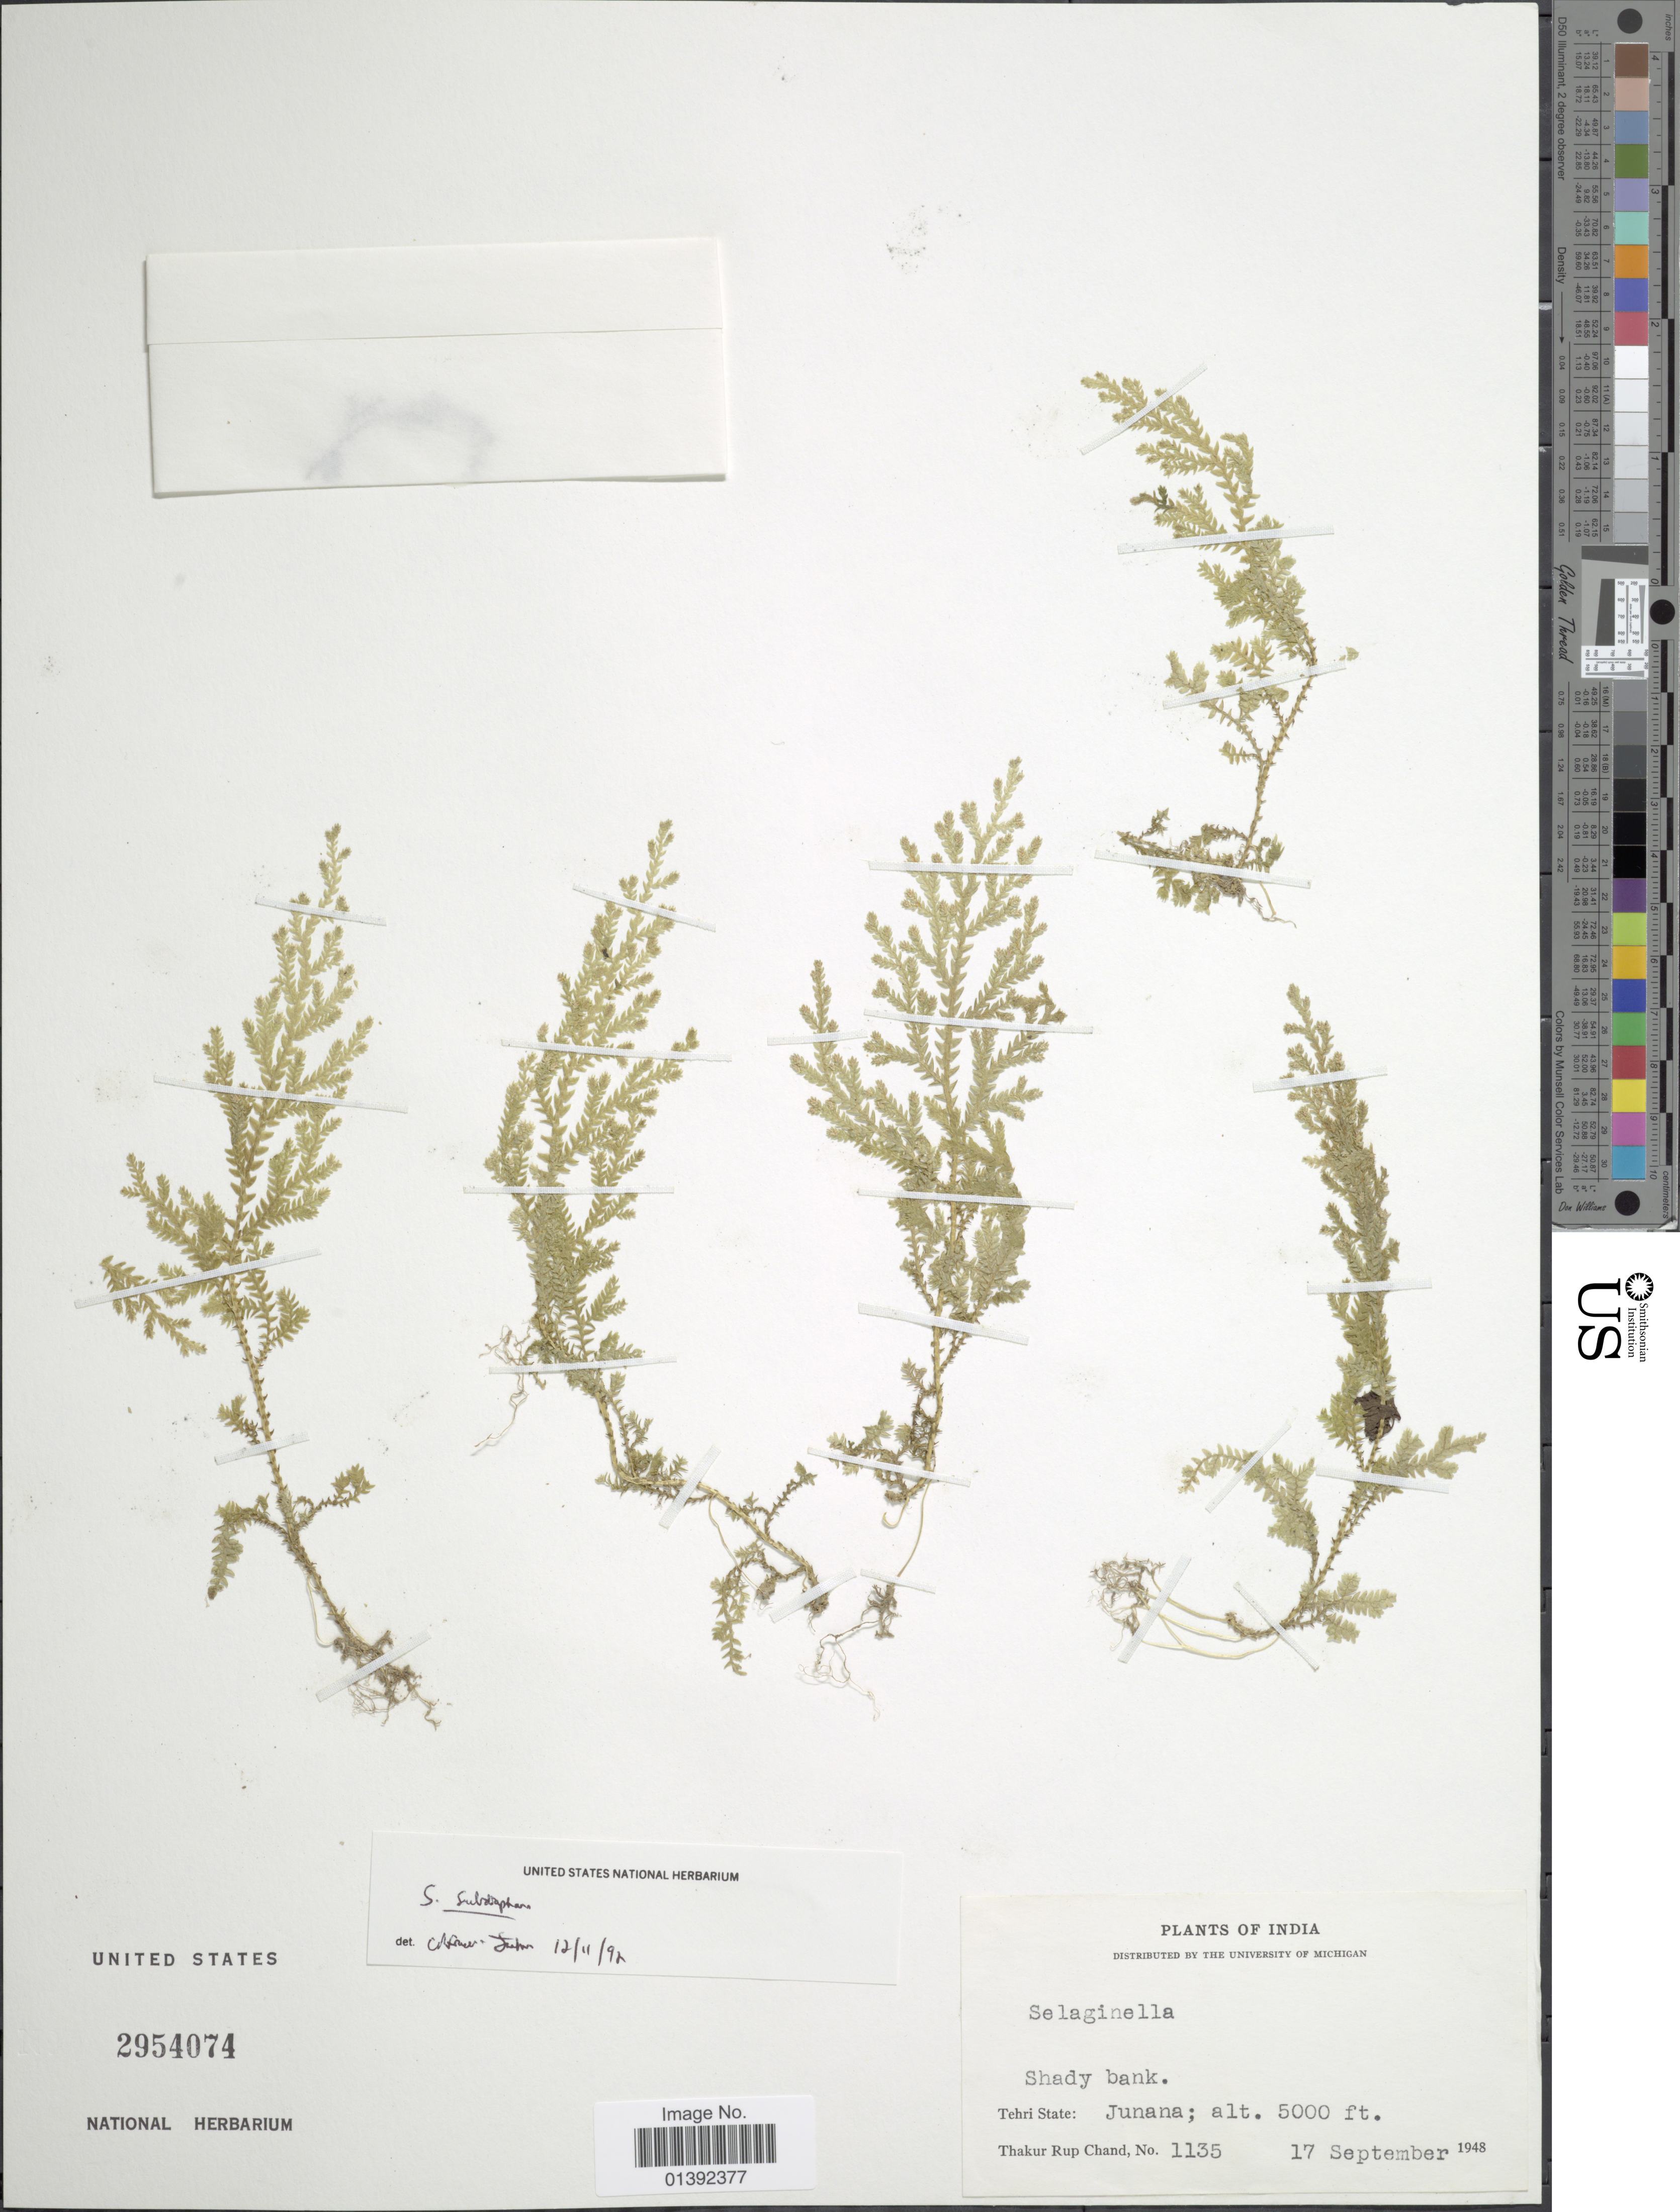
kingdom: Plantae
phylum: Tracheophyta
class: Lycopodiopsida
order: Selaginellales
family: Selaginellaceae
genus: Selaginella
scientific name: Selaginella sp.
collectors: T. R. Chand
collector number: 1135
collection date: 1948-09-17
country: India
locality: Tehri State: Junana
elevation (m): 1524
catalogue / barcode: US 2954074